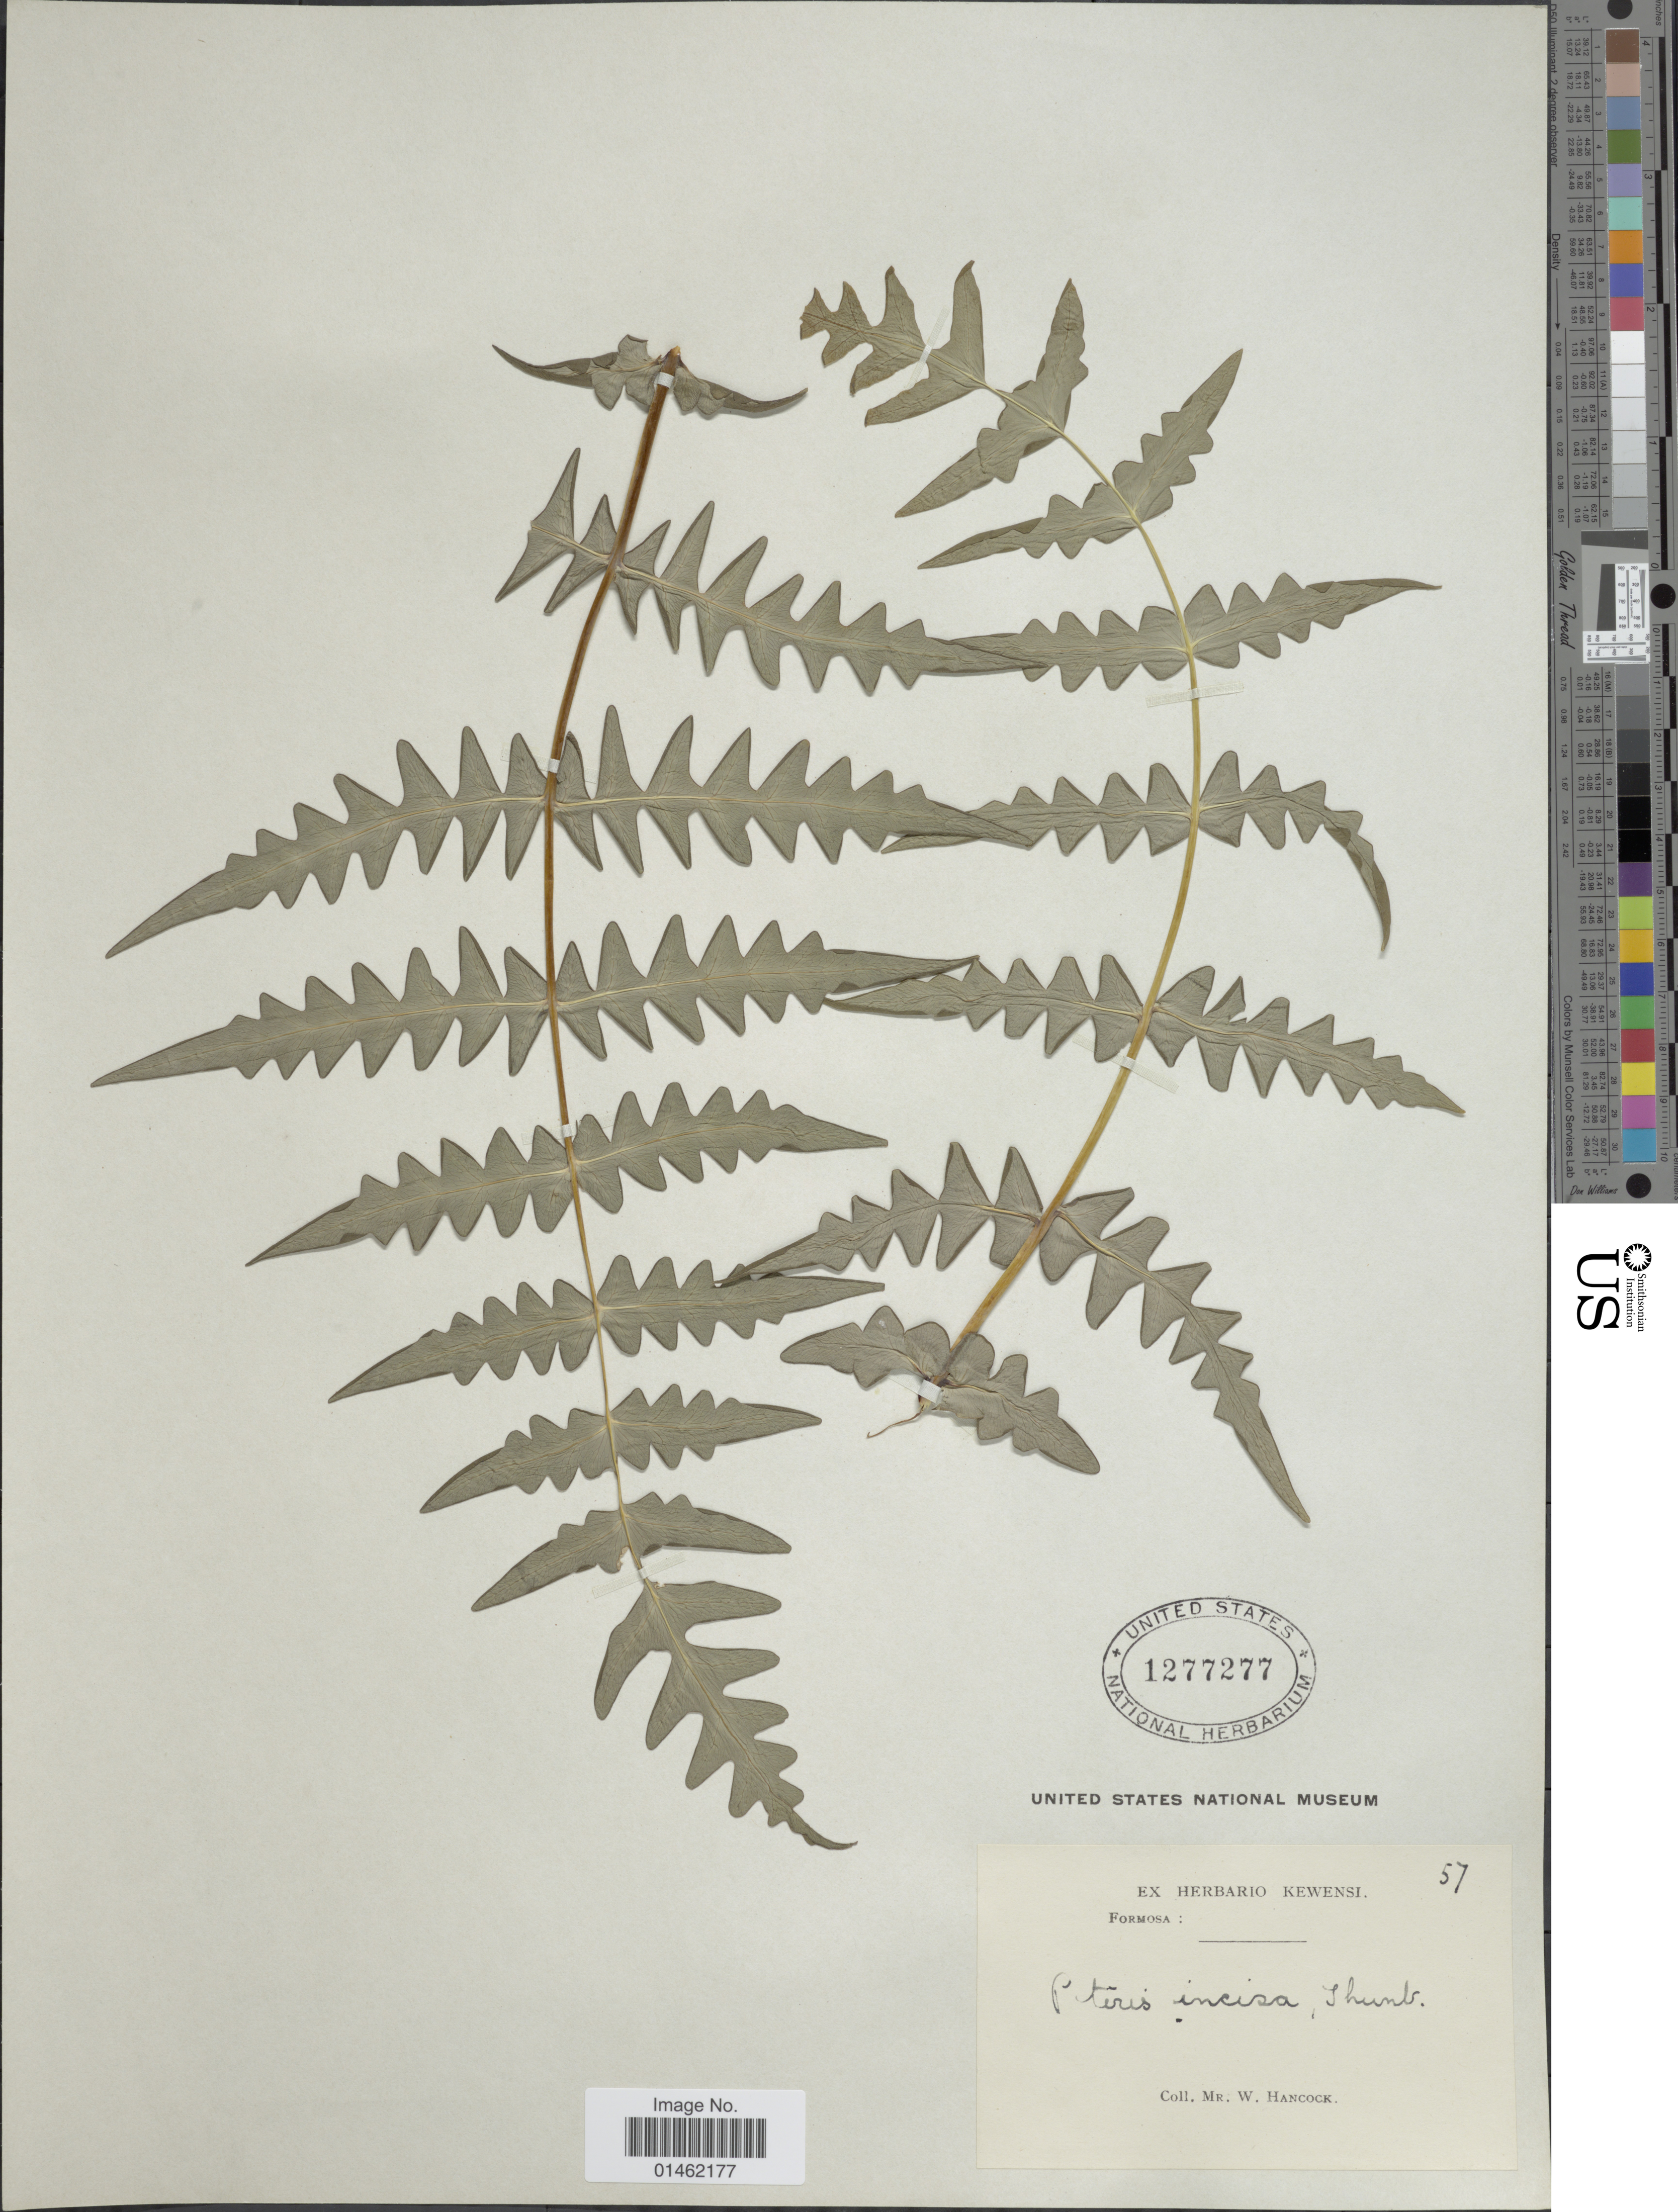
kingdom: Plantae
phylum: Tracheophyta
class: Polypodiopsida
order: Polypodiales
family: Dennstaedtiaceae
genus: Histiopteris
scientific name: Histiopteris incisa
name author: (Thunb.) J. Sm.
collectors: W. Hancock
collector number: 57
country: Taiwan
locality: Formosa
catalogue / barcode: US 1277277